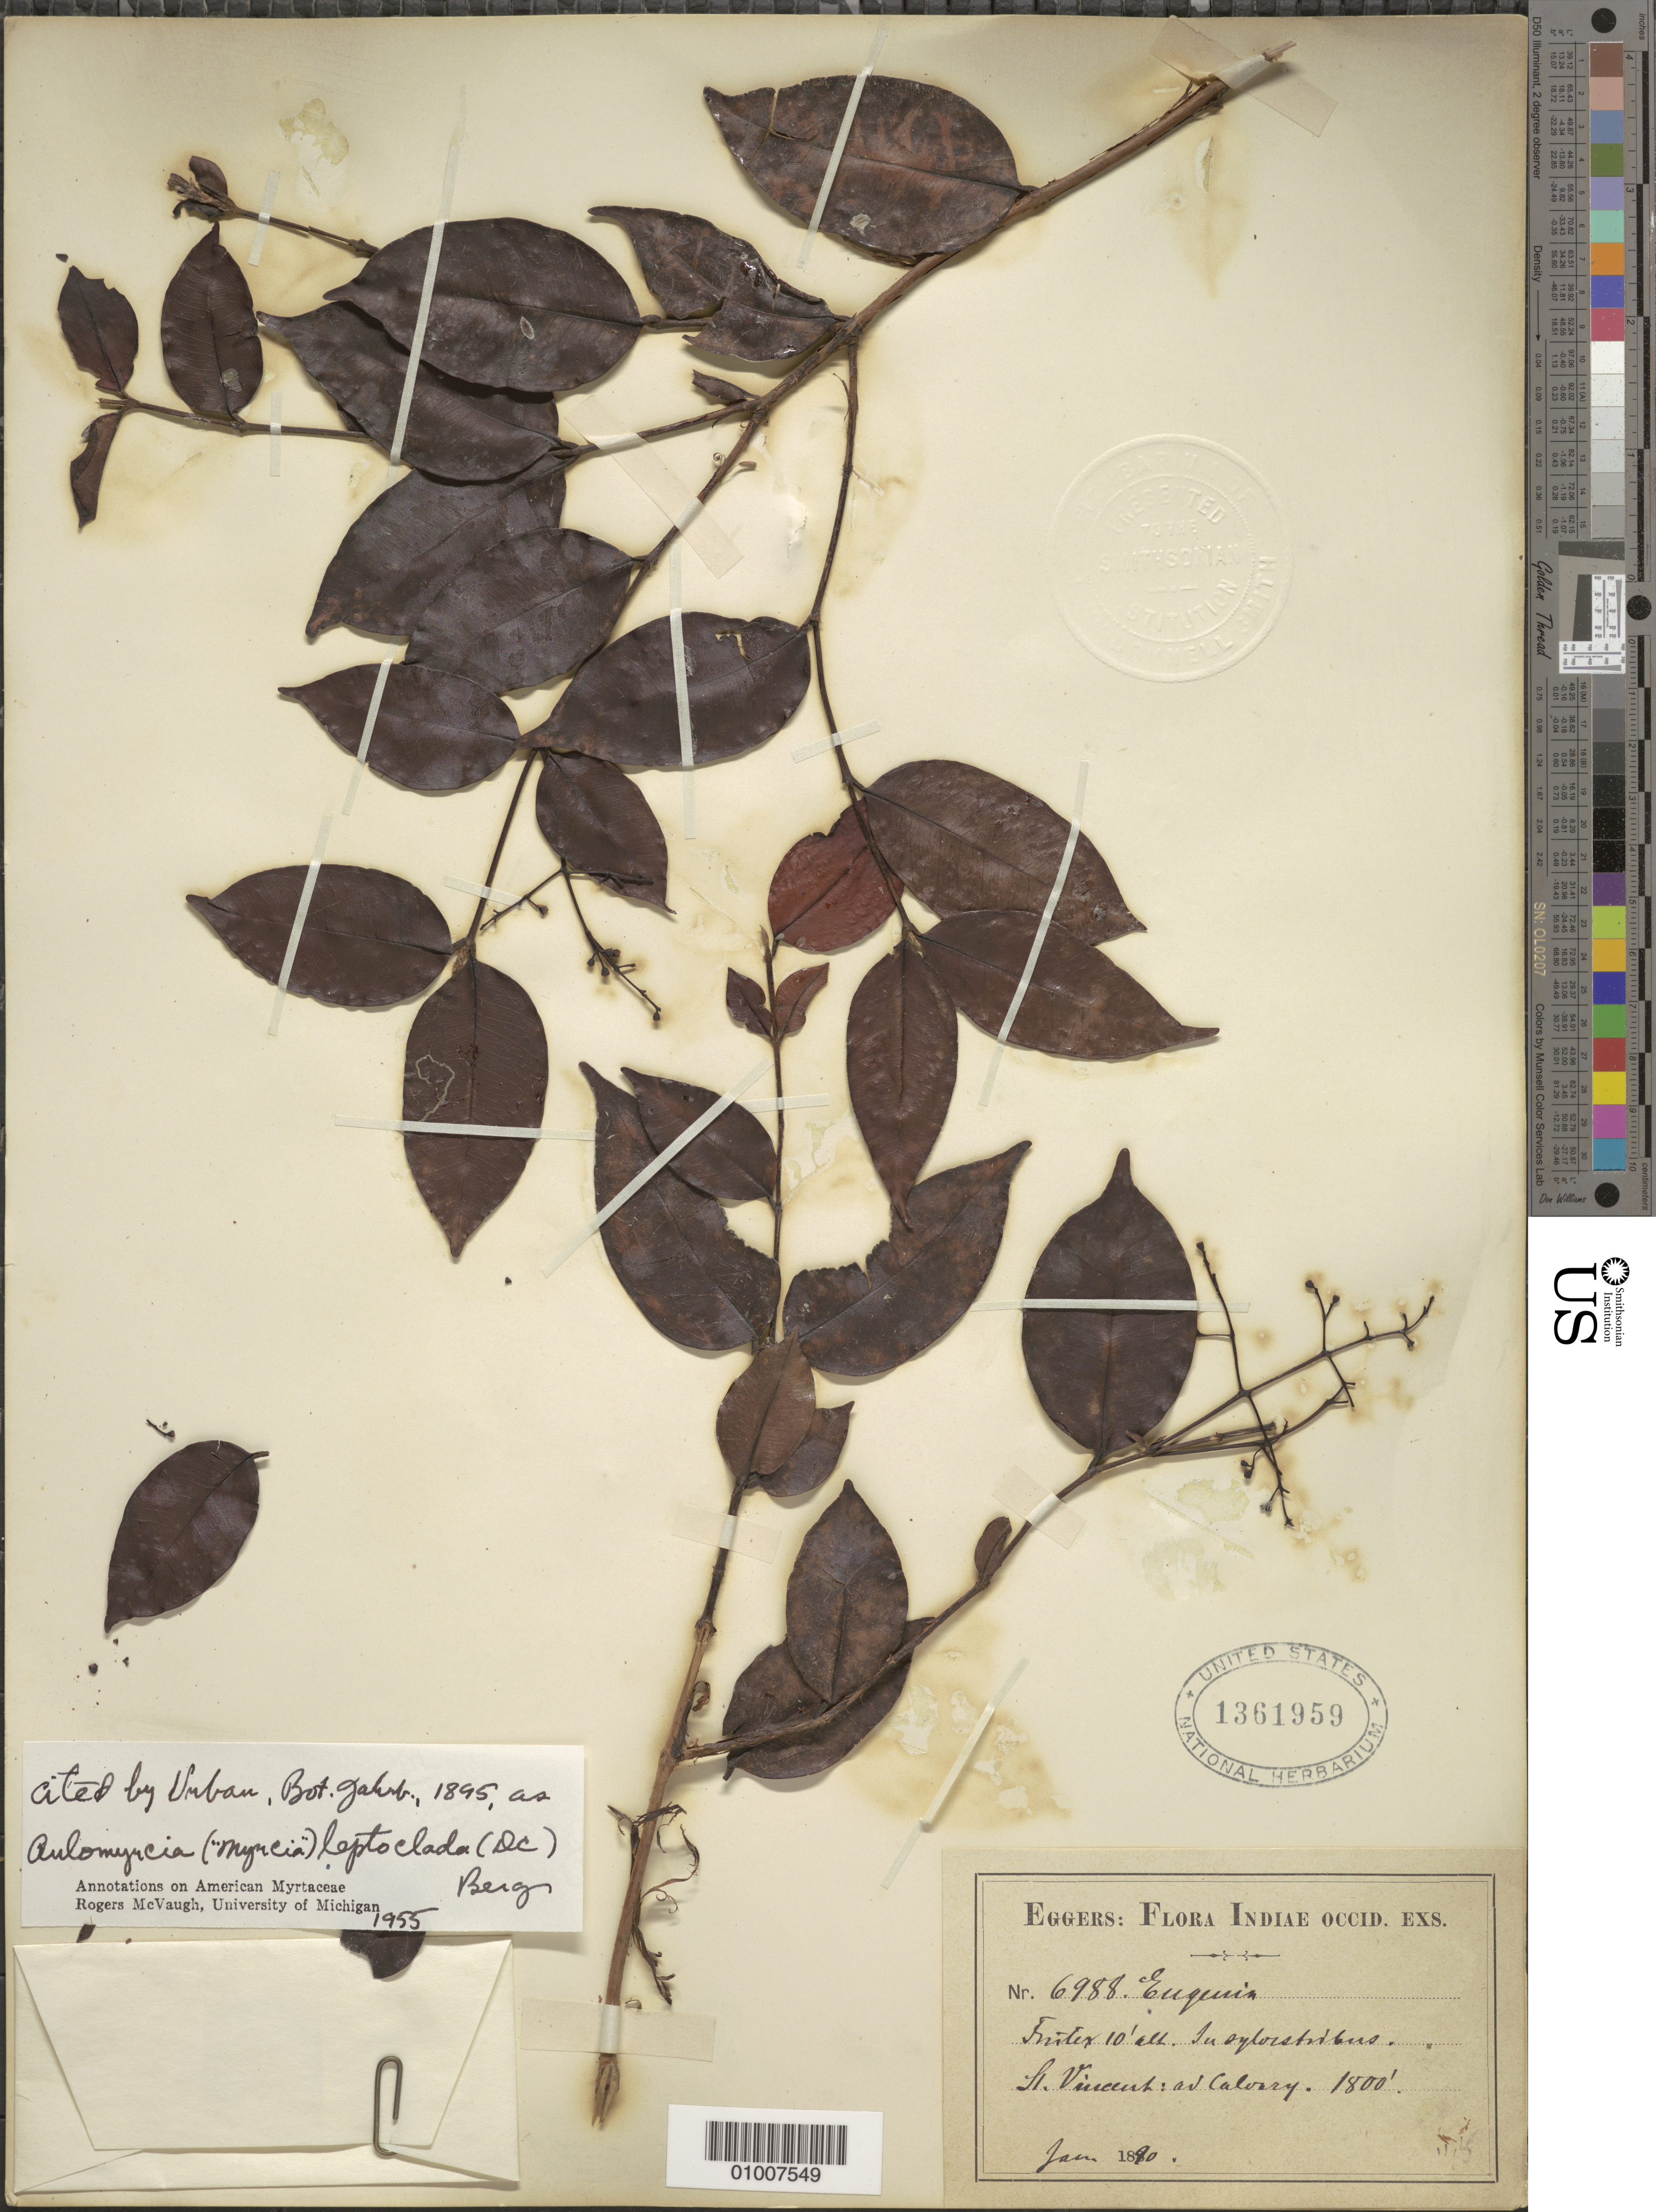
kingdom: Plantae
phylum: Tracheophyta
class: Magnoliopsida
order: Myrtales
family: Myrtaceae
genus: Myrcia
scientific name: Myrcia amazonica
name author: DC.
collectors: H. F. A. von Eggers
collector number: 6988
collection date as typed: Jan 1890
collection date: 1890-01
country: St. Vincent - Grenadines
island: St. Vincent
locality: Ad Caloary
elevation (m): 549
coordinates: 0 N, 0 E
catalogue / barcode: US 1361959